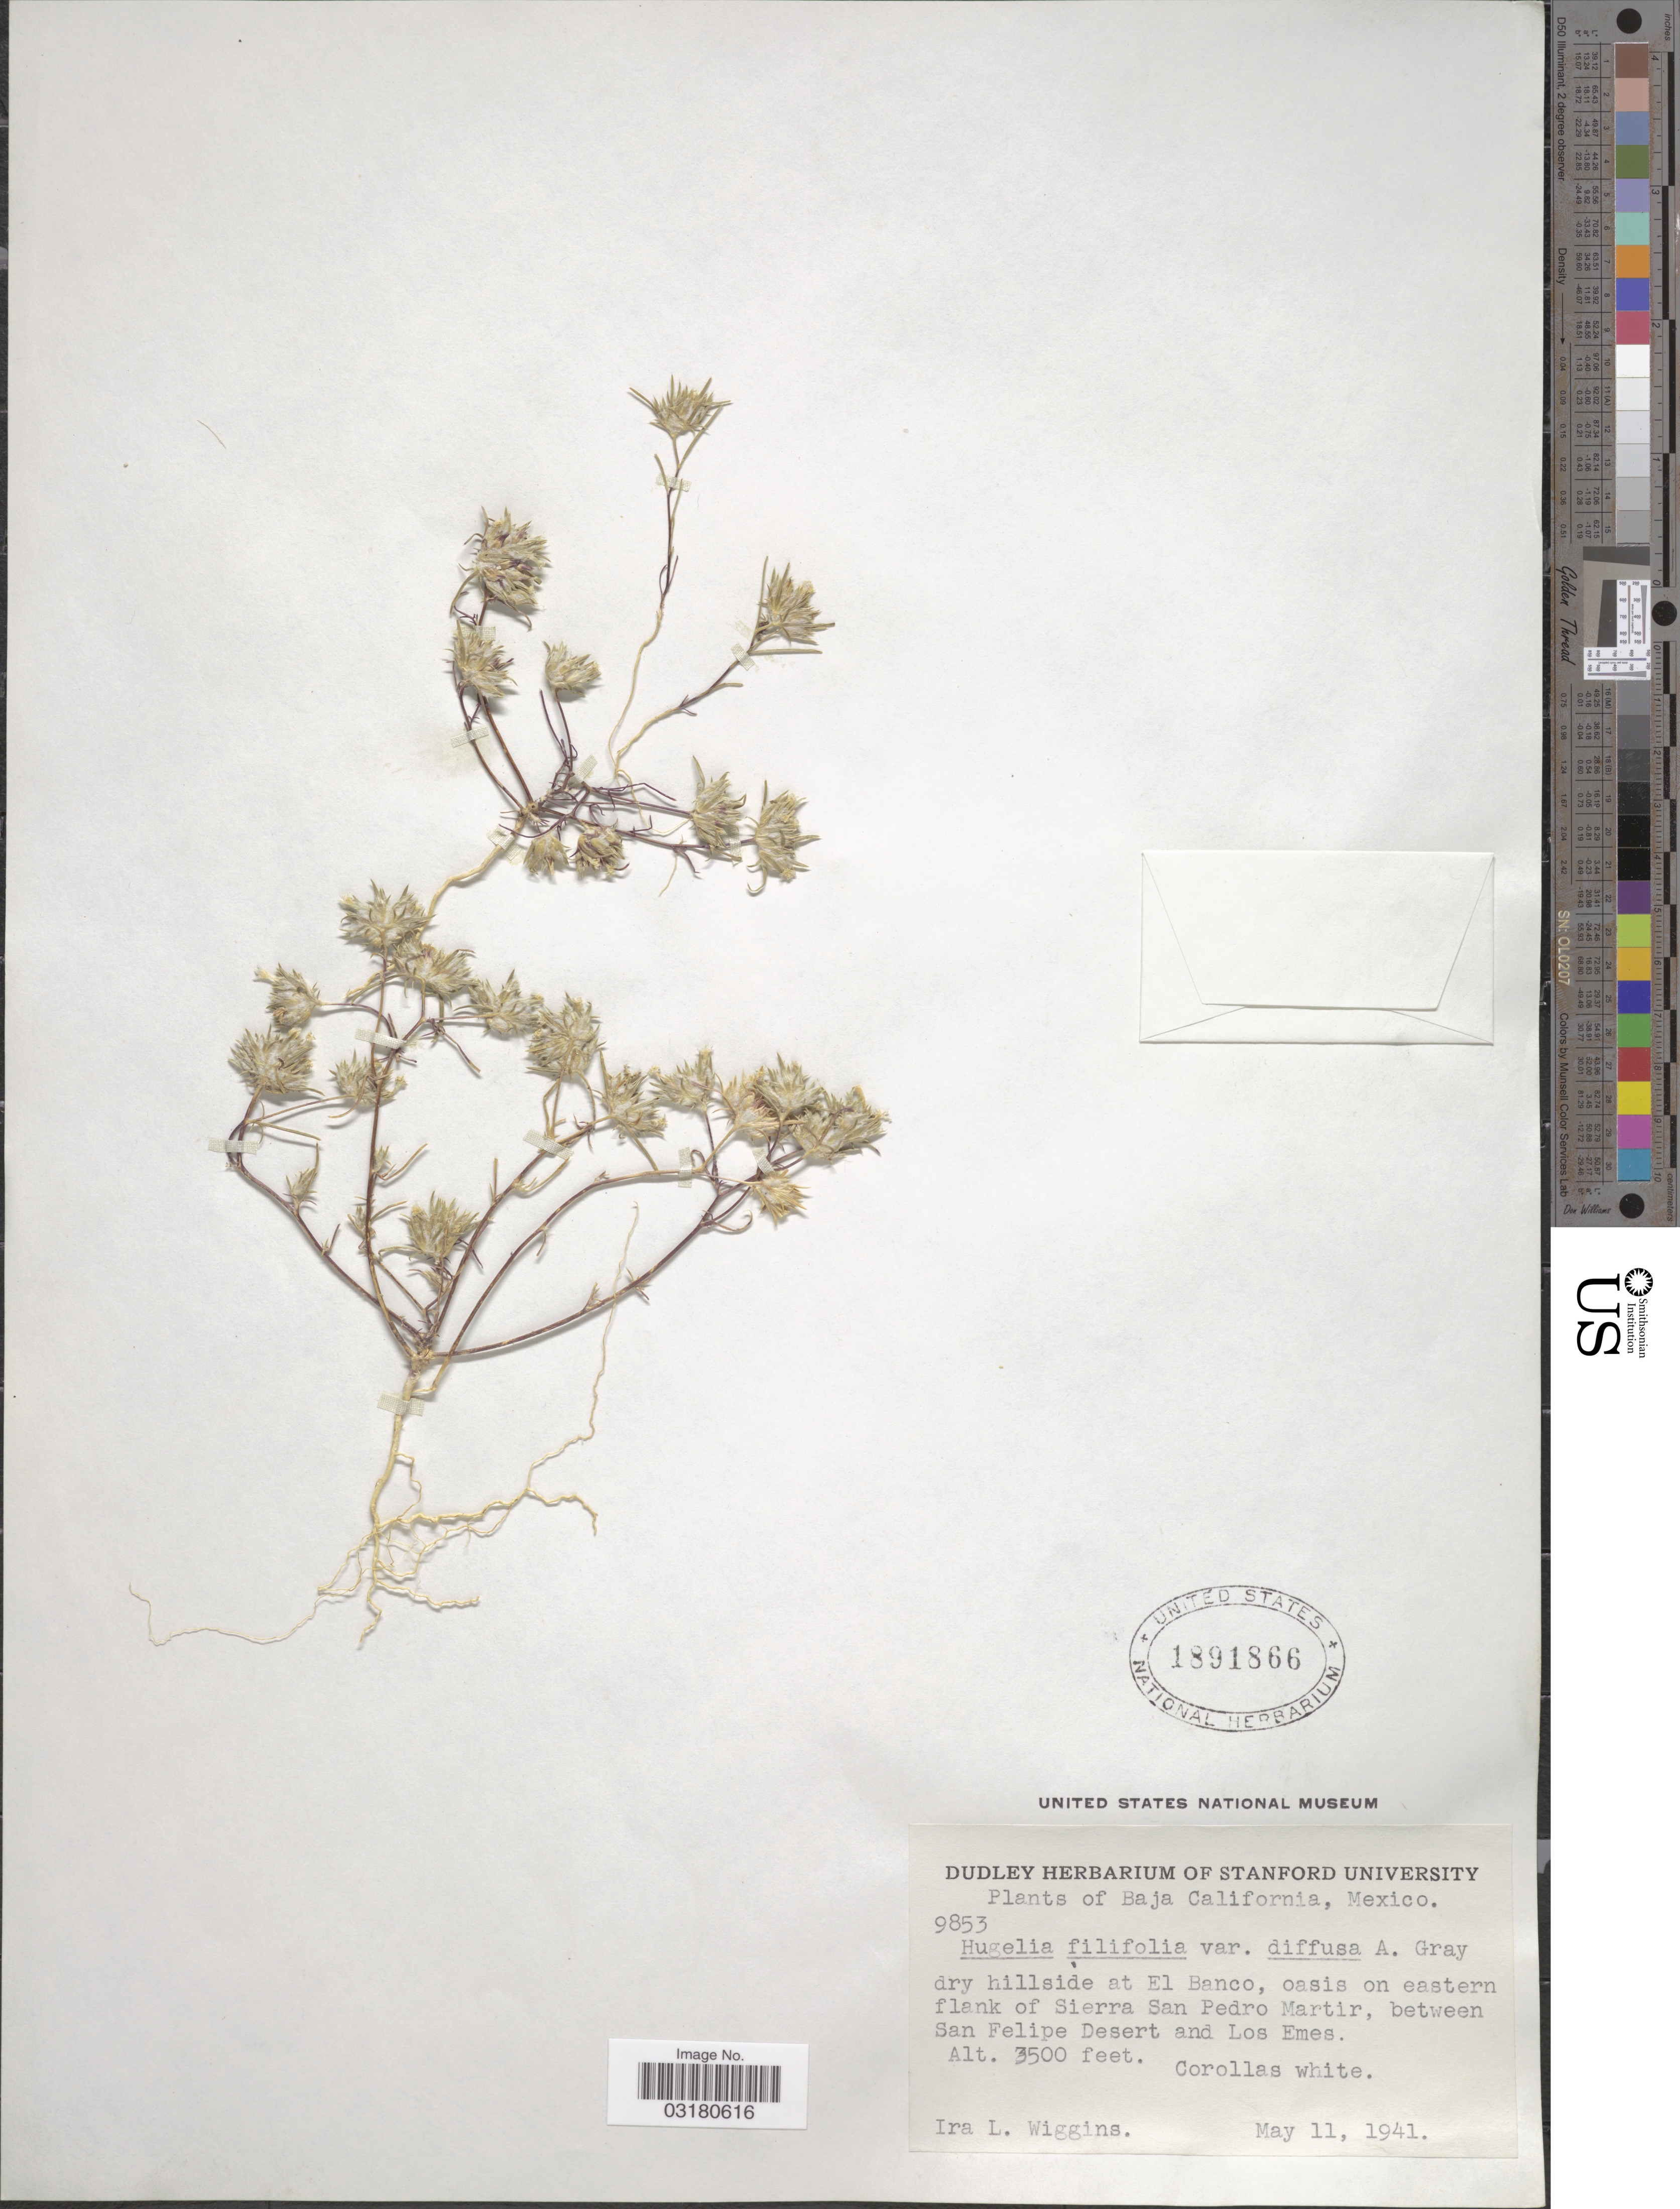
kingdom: Plantae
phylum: Tracheophyta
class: Magnoliopsida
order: Ericales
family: Polemoniaceae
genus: Eriastrum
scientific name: Eriastrum diffusum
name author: (A. Gray) H. Mason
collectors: I. L. Wiggins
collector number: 9853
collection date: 1941-05-11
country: Mexico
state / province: Baja California Norte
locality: Dry hillside at El Banco, oasis on eastern flank of Sierra San Pedro Martit, between San Felipe Desert and Los Emes.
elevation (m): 1067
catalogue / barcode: US 1891866